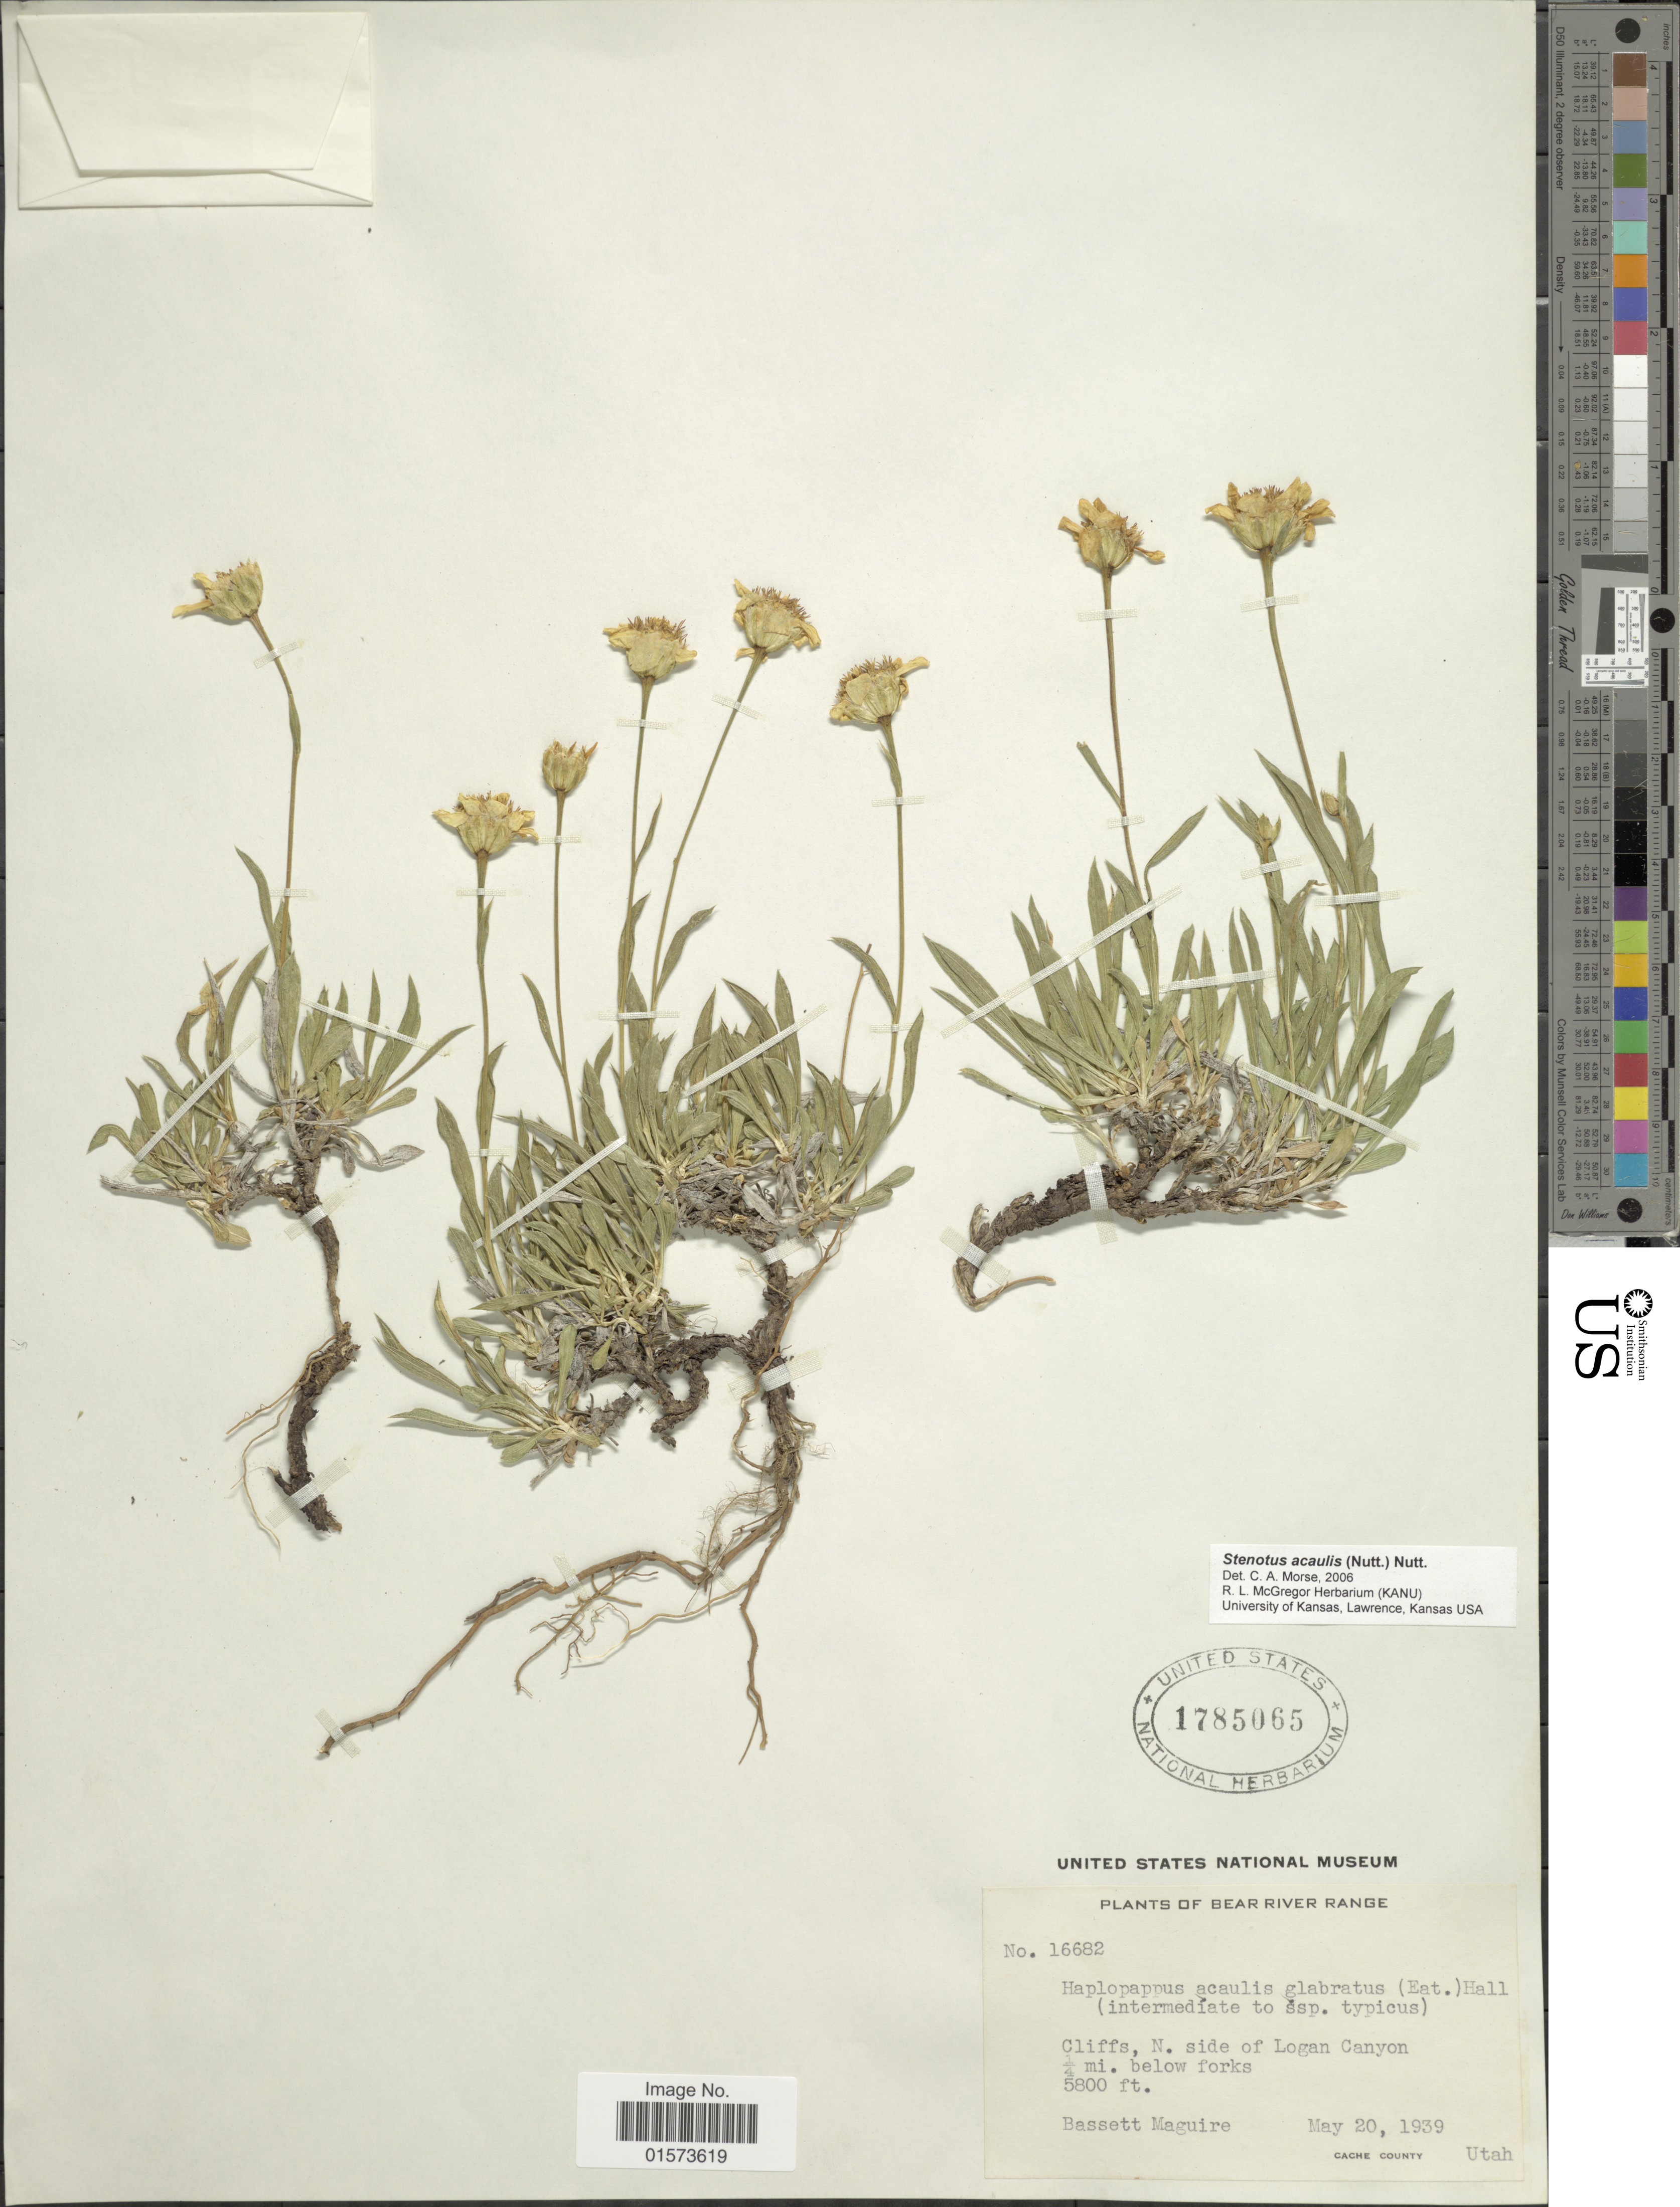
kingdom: Plantae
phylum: Tracheophyta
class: Magnoliopsida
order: Asterales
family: Asteraceae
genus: Stenotus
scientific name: Stenotus acaulis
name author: (Nutt.) Nutt.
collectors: B. Maguire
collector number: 16682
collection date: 1939-05-20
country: United States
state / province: Utah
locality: Bear River Range, Cliffs, N. side of Logan Canyon, ¼ mi. below forks, Cache County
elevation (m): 1768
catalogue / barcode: US 1785065